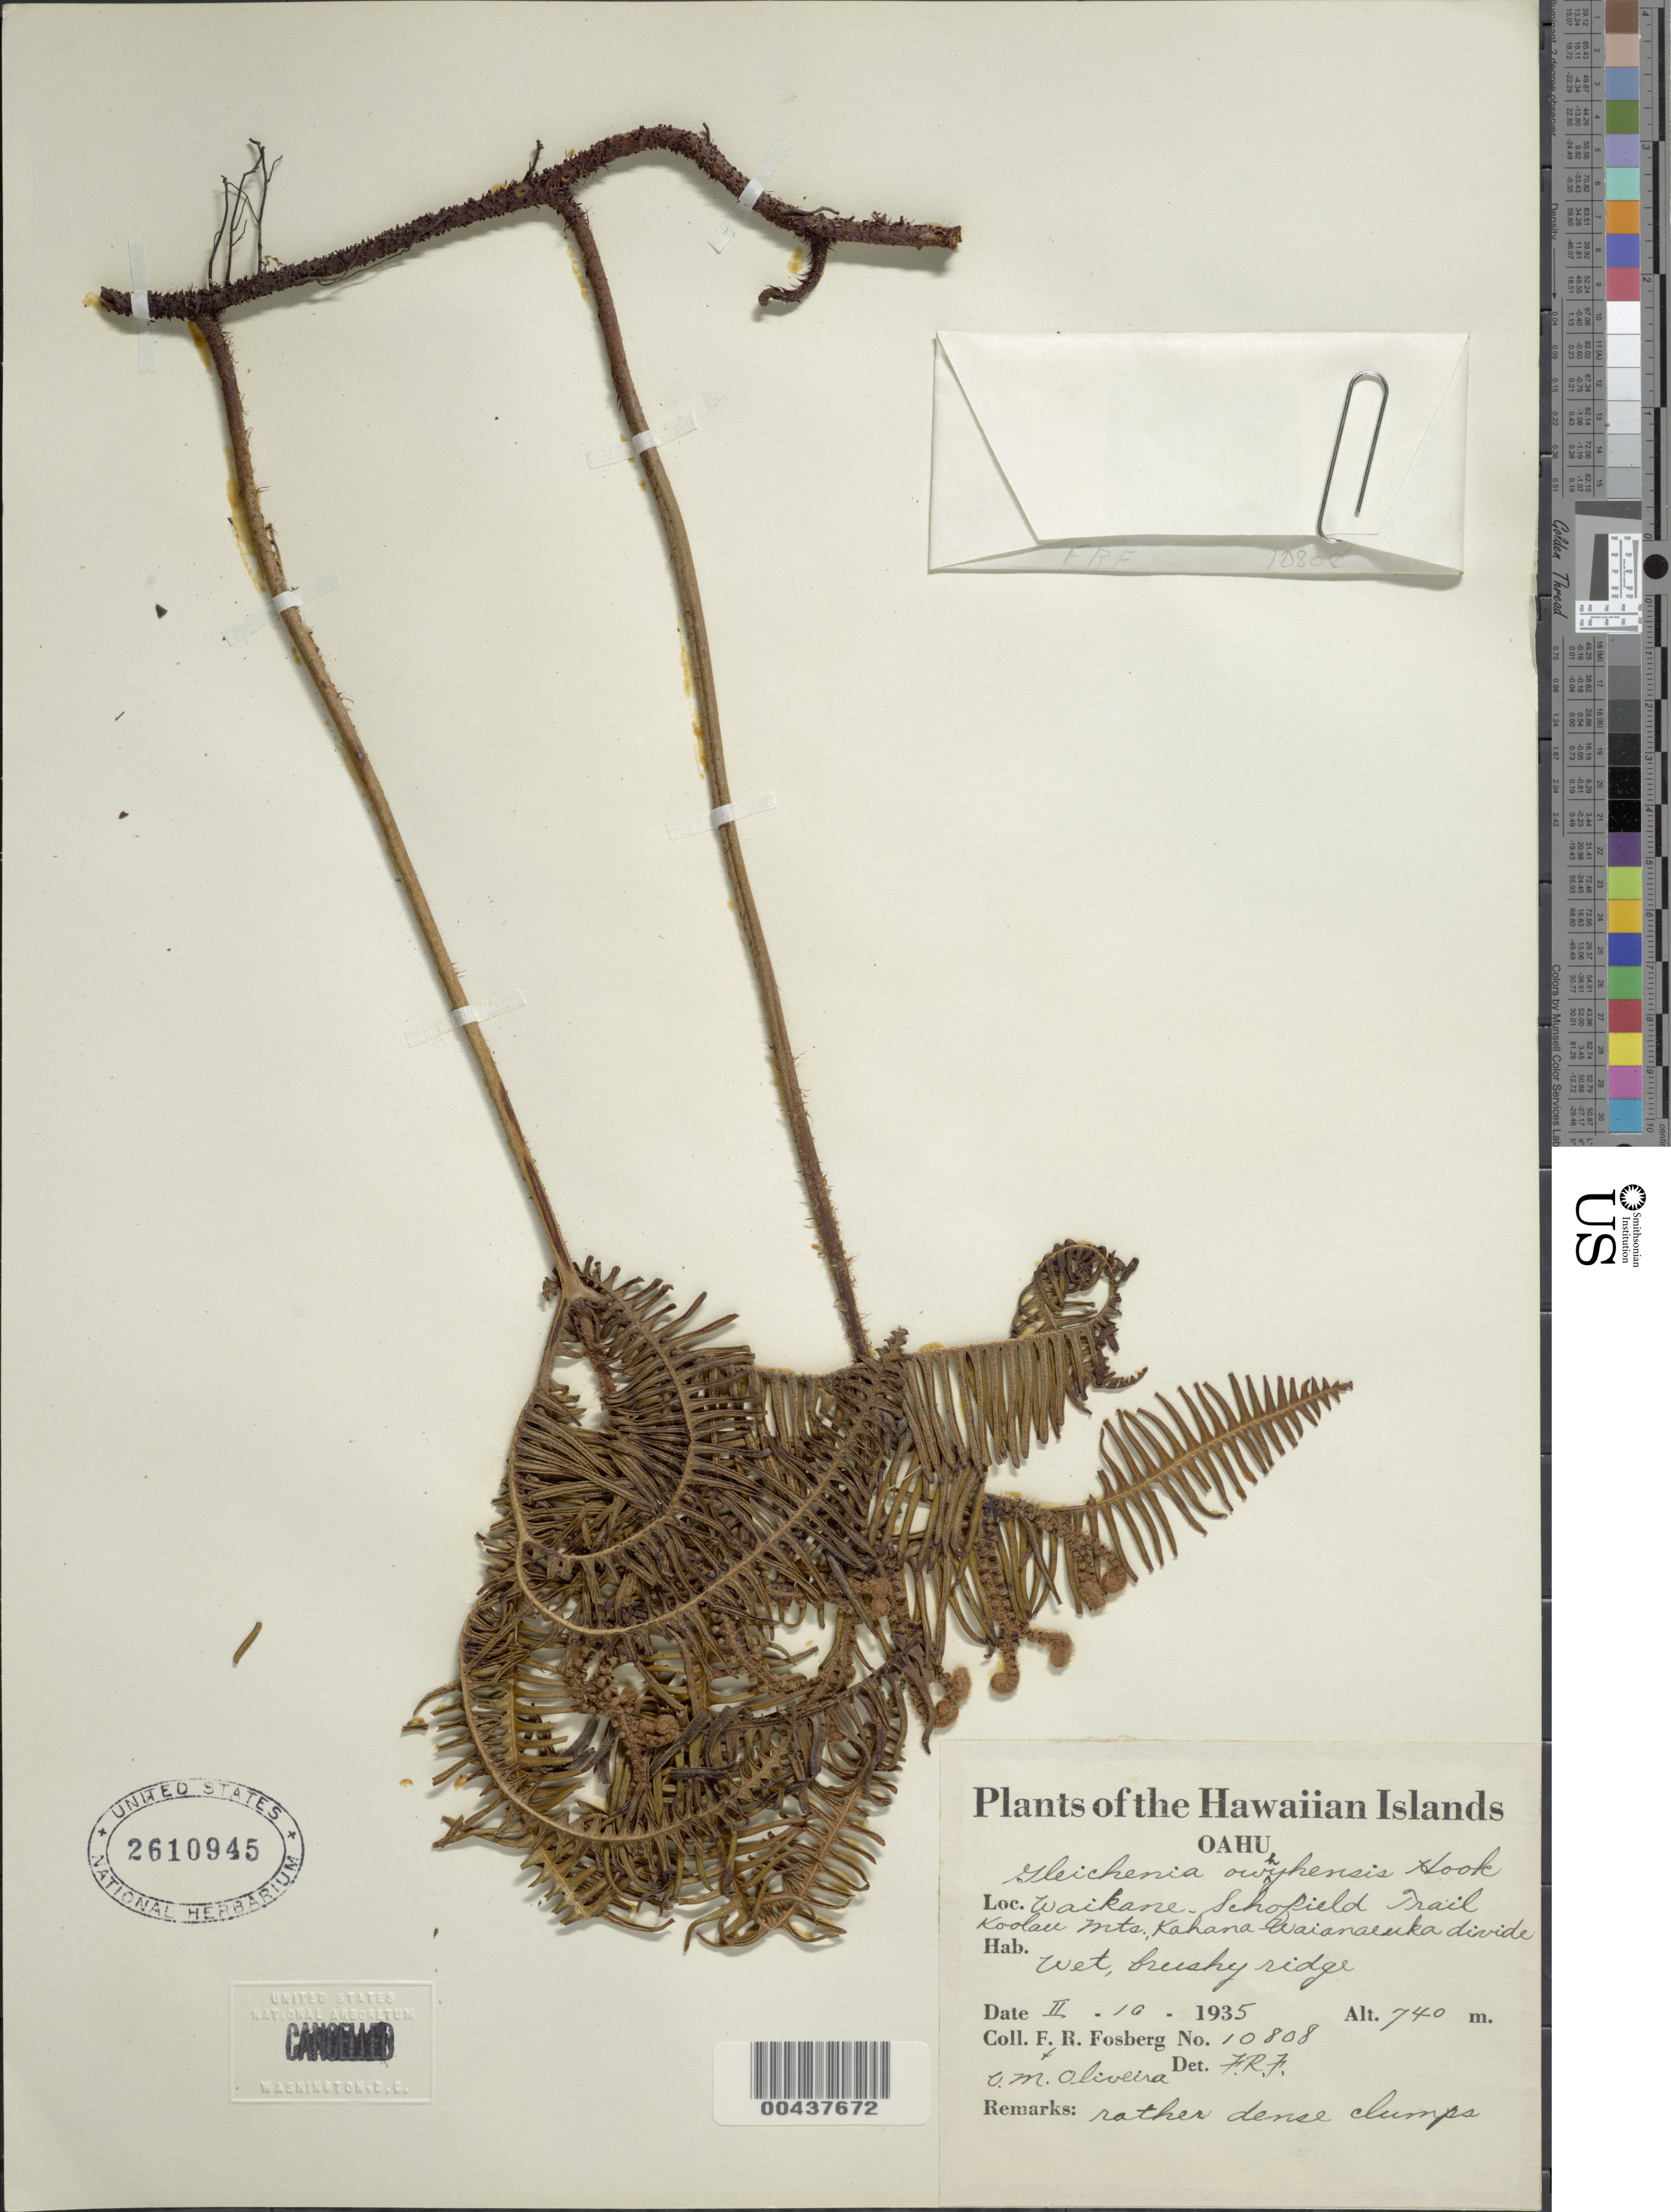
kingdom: Plantae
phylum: Tracheophyta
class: Polypodiopsida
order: Gleicheniales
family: Gleicheniaceae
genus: Sticherus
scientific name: Sticherus owhyhensis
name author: (Hook.) Ching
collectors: F. R. Fosberg & O. Oliveira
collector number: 10808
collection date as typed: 10 Feb 1935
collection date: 1935-02-10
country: United States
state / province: Hawaii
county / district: Honolulu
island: Oahu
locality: Waikane-Schofield Trail, Koolau Mts., Kahana-Waianaeuka divide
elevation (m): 740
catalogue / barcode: US 2610945